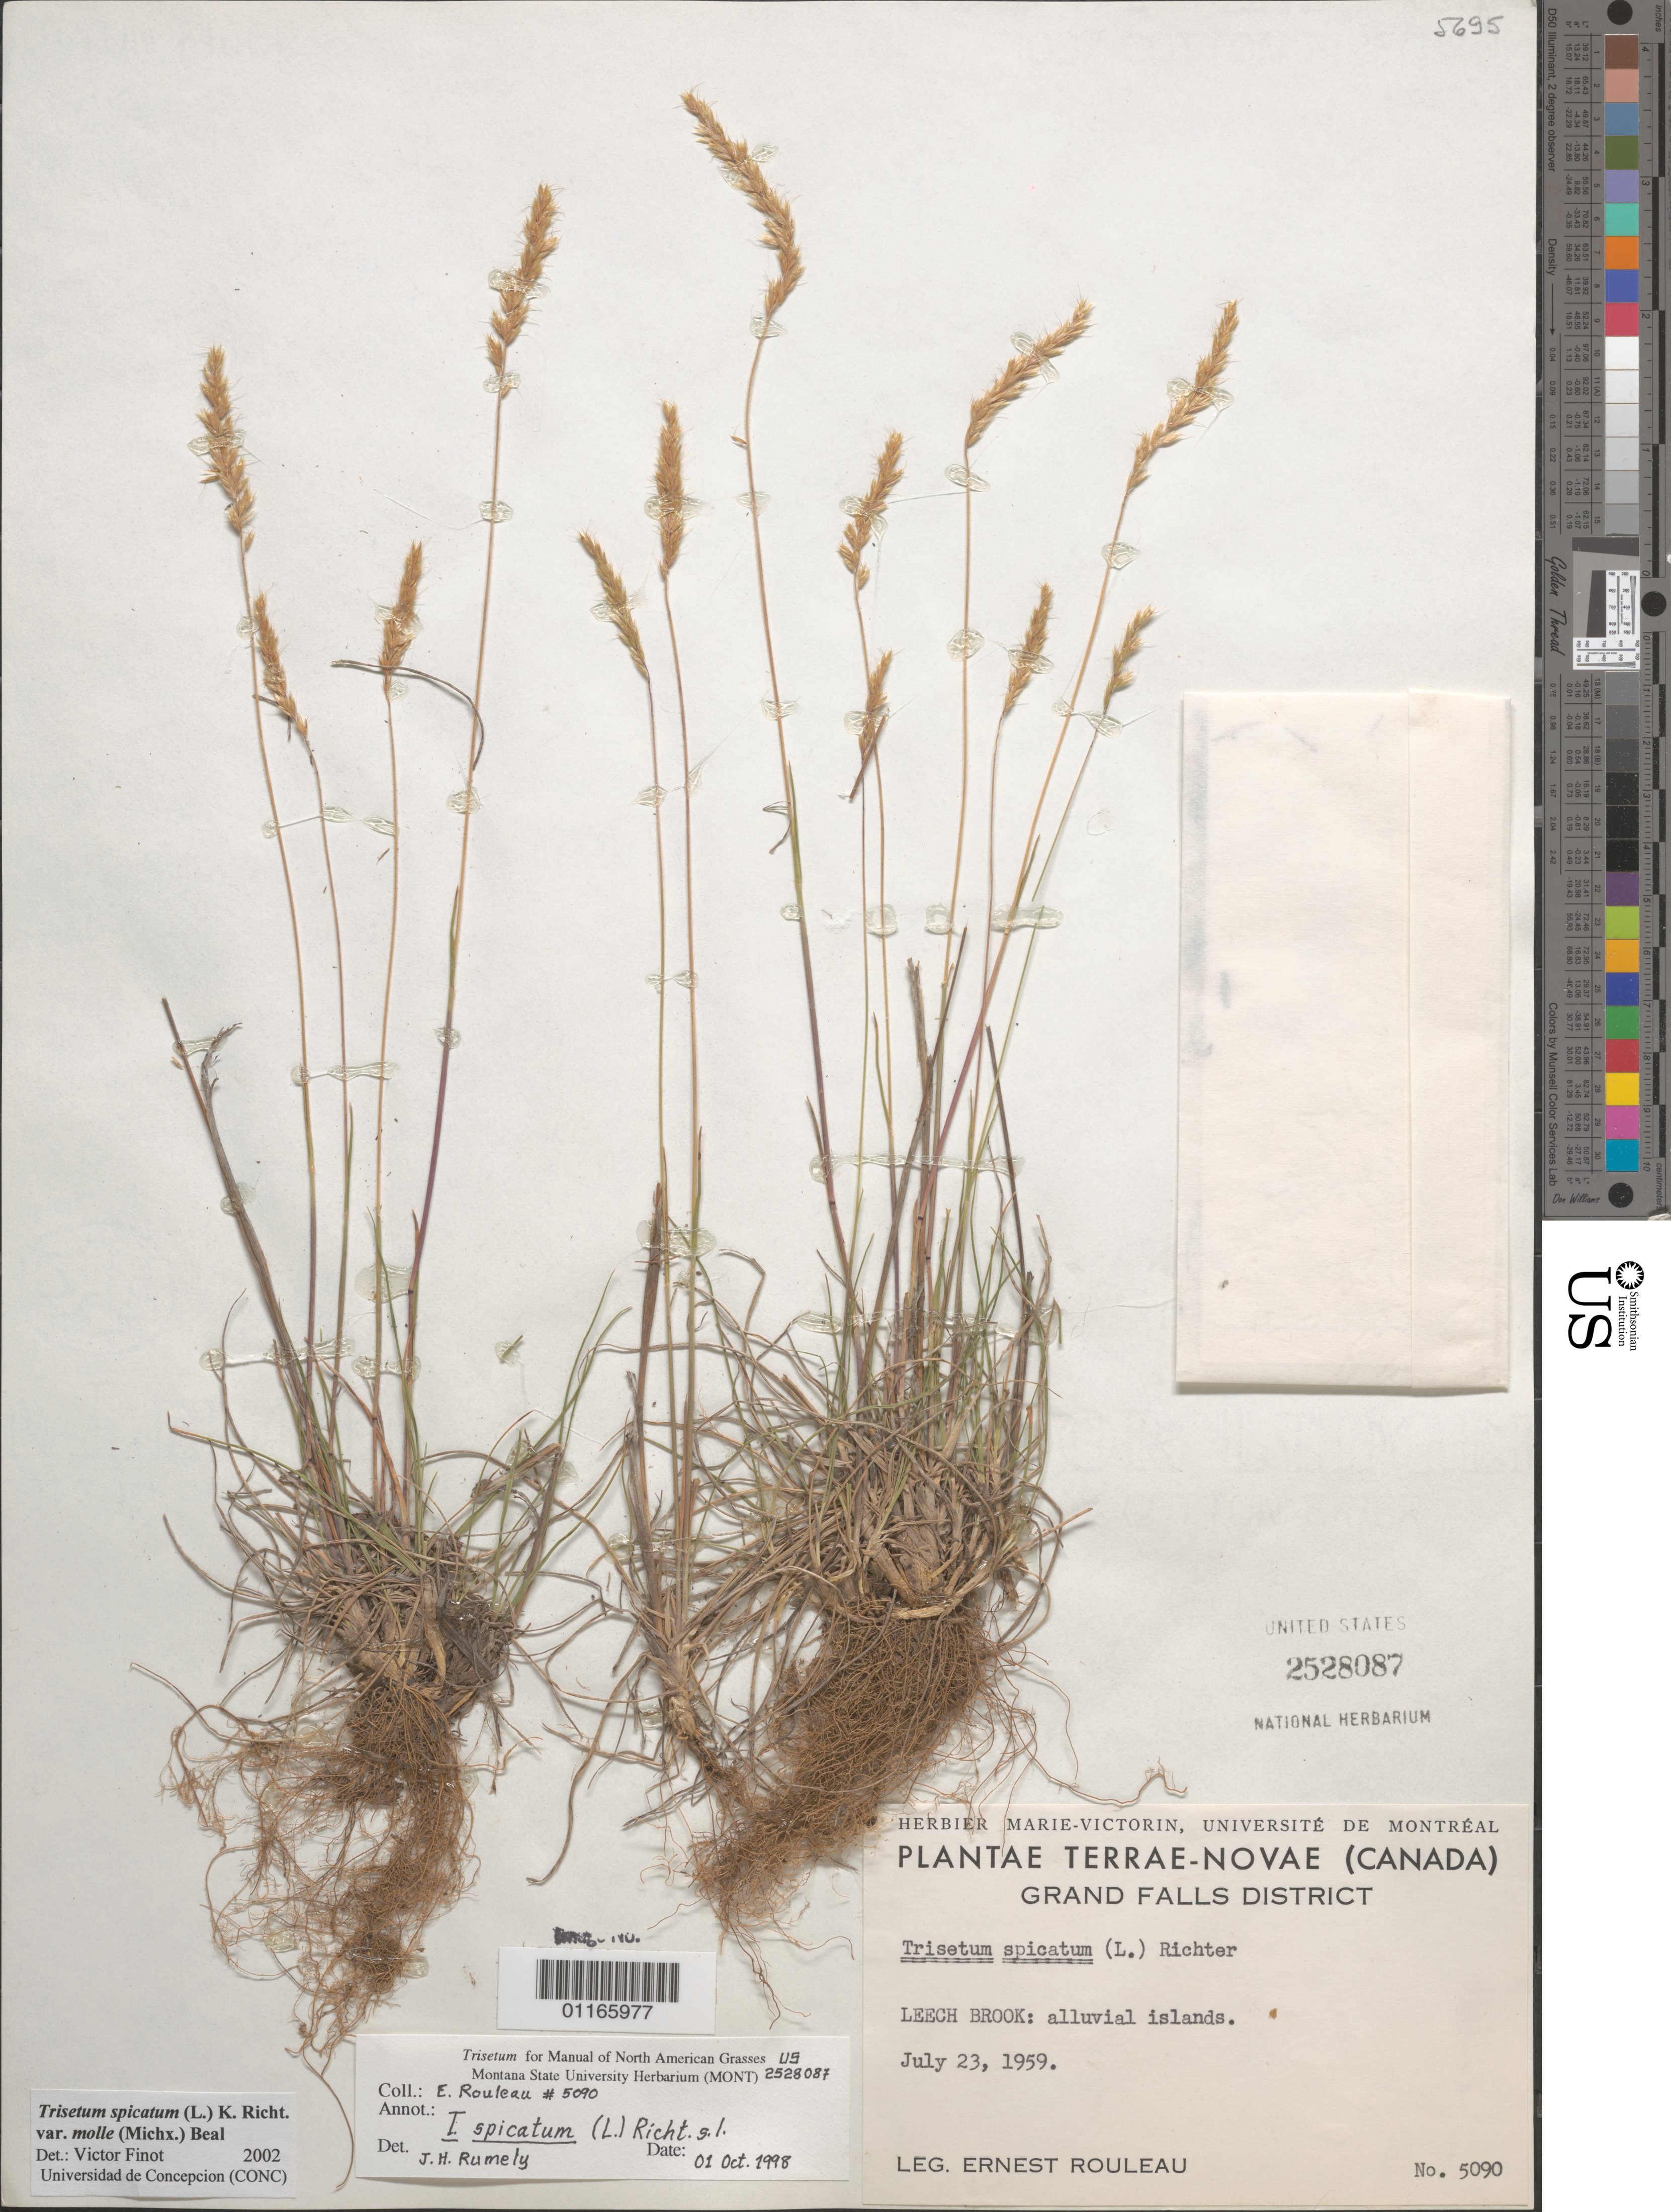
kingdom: Plantae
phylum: Tracheophyta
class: Liliopsida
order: Poales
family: Poaceae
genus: Trisetum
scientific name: Trisetum spicatum var. molle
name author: (Kunth) Piper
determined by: Finot, V. L.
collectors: E. Rouleau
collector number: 5090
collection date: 1959-07-23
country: Canada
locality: Grand Falls District. Leech Brook.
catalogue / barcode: US 2528087